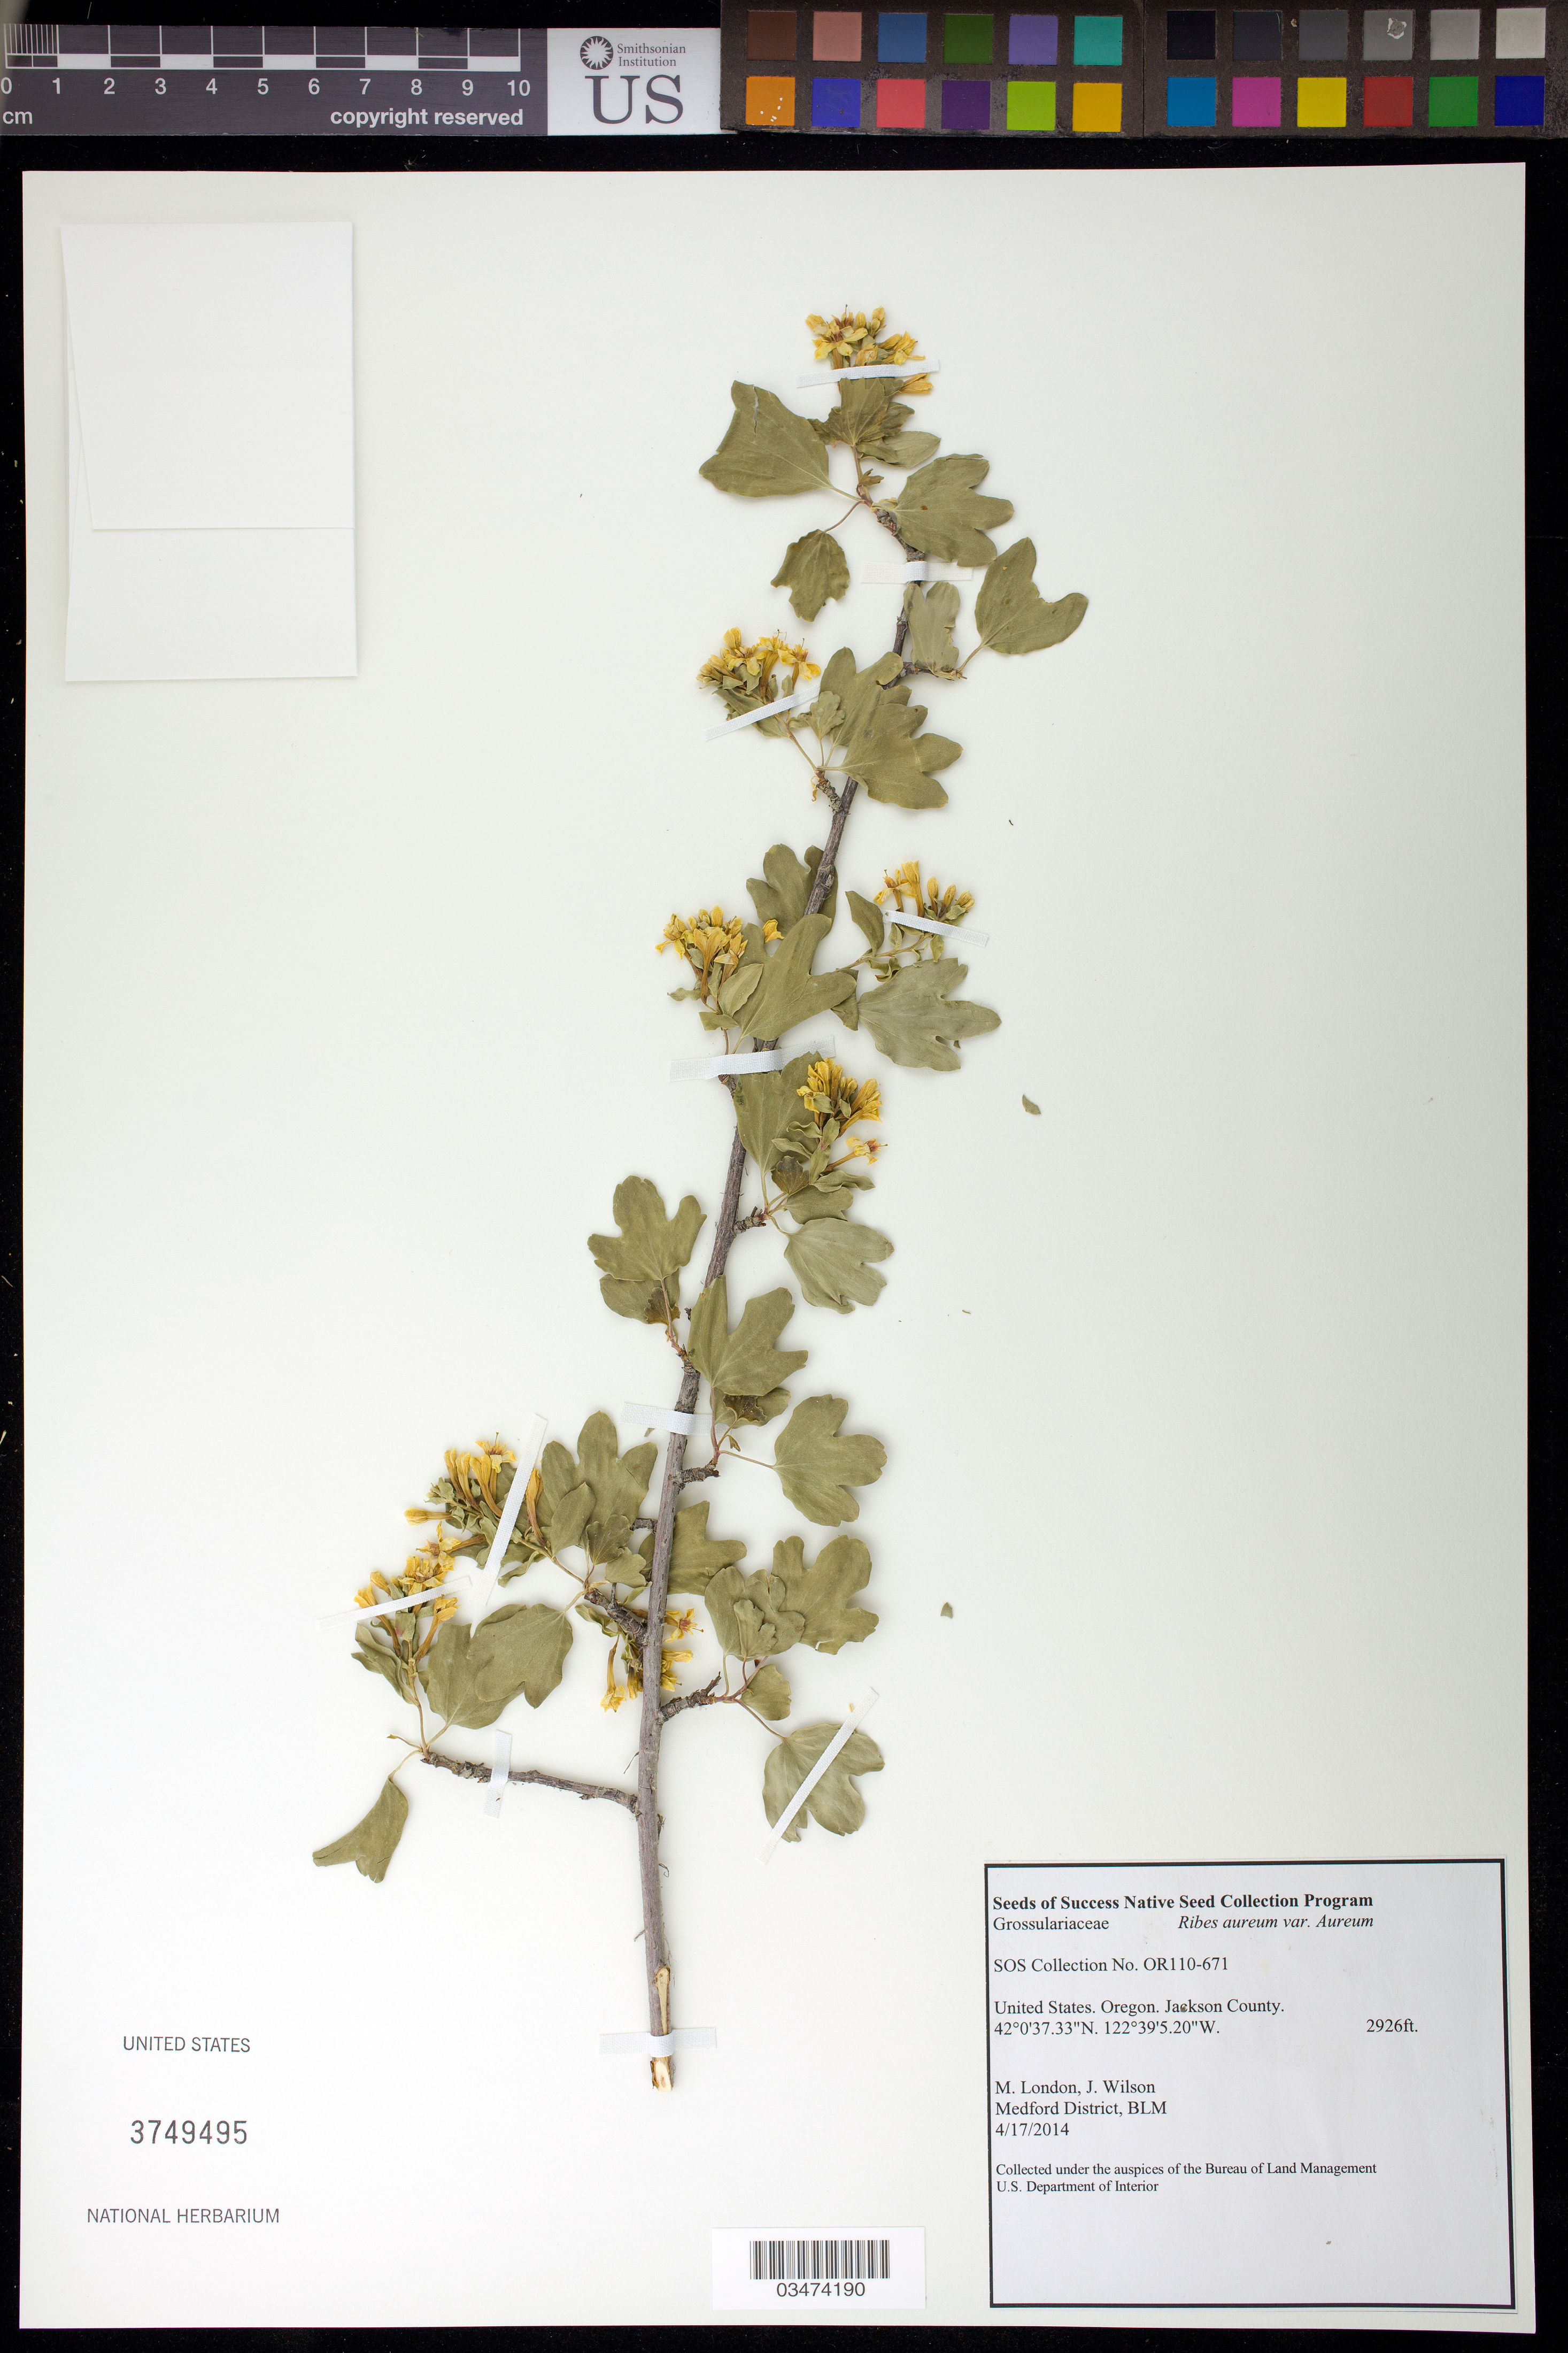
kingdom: Plantae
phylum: Tracheophyta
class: Magnoliopsida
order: Saxifragales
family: Grossulariaceae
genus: Ribes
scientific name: Ribes aureum var. aureum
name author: Pursh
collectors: M. London & J. Wilson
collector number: OR110-671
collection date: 2014-04-17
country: United States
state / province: Oregon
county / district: Jackson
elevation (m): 892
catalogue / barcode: US 3749495